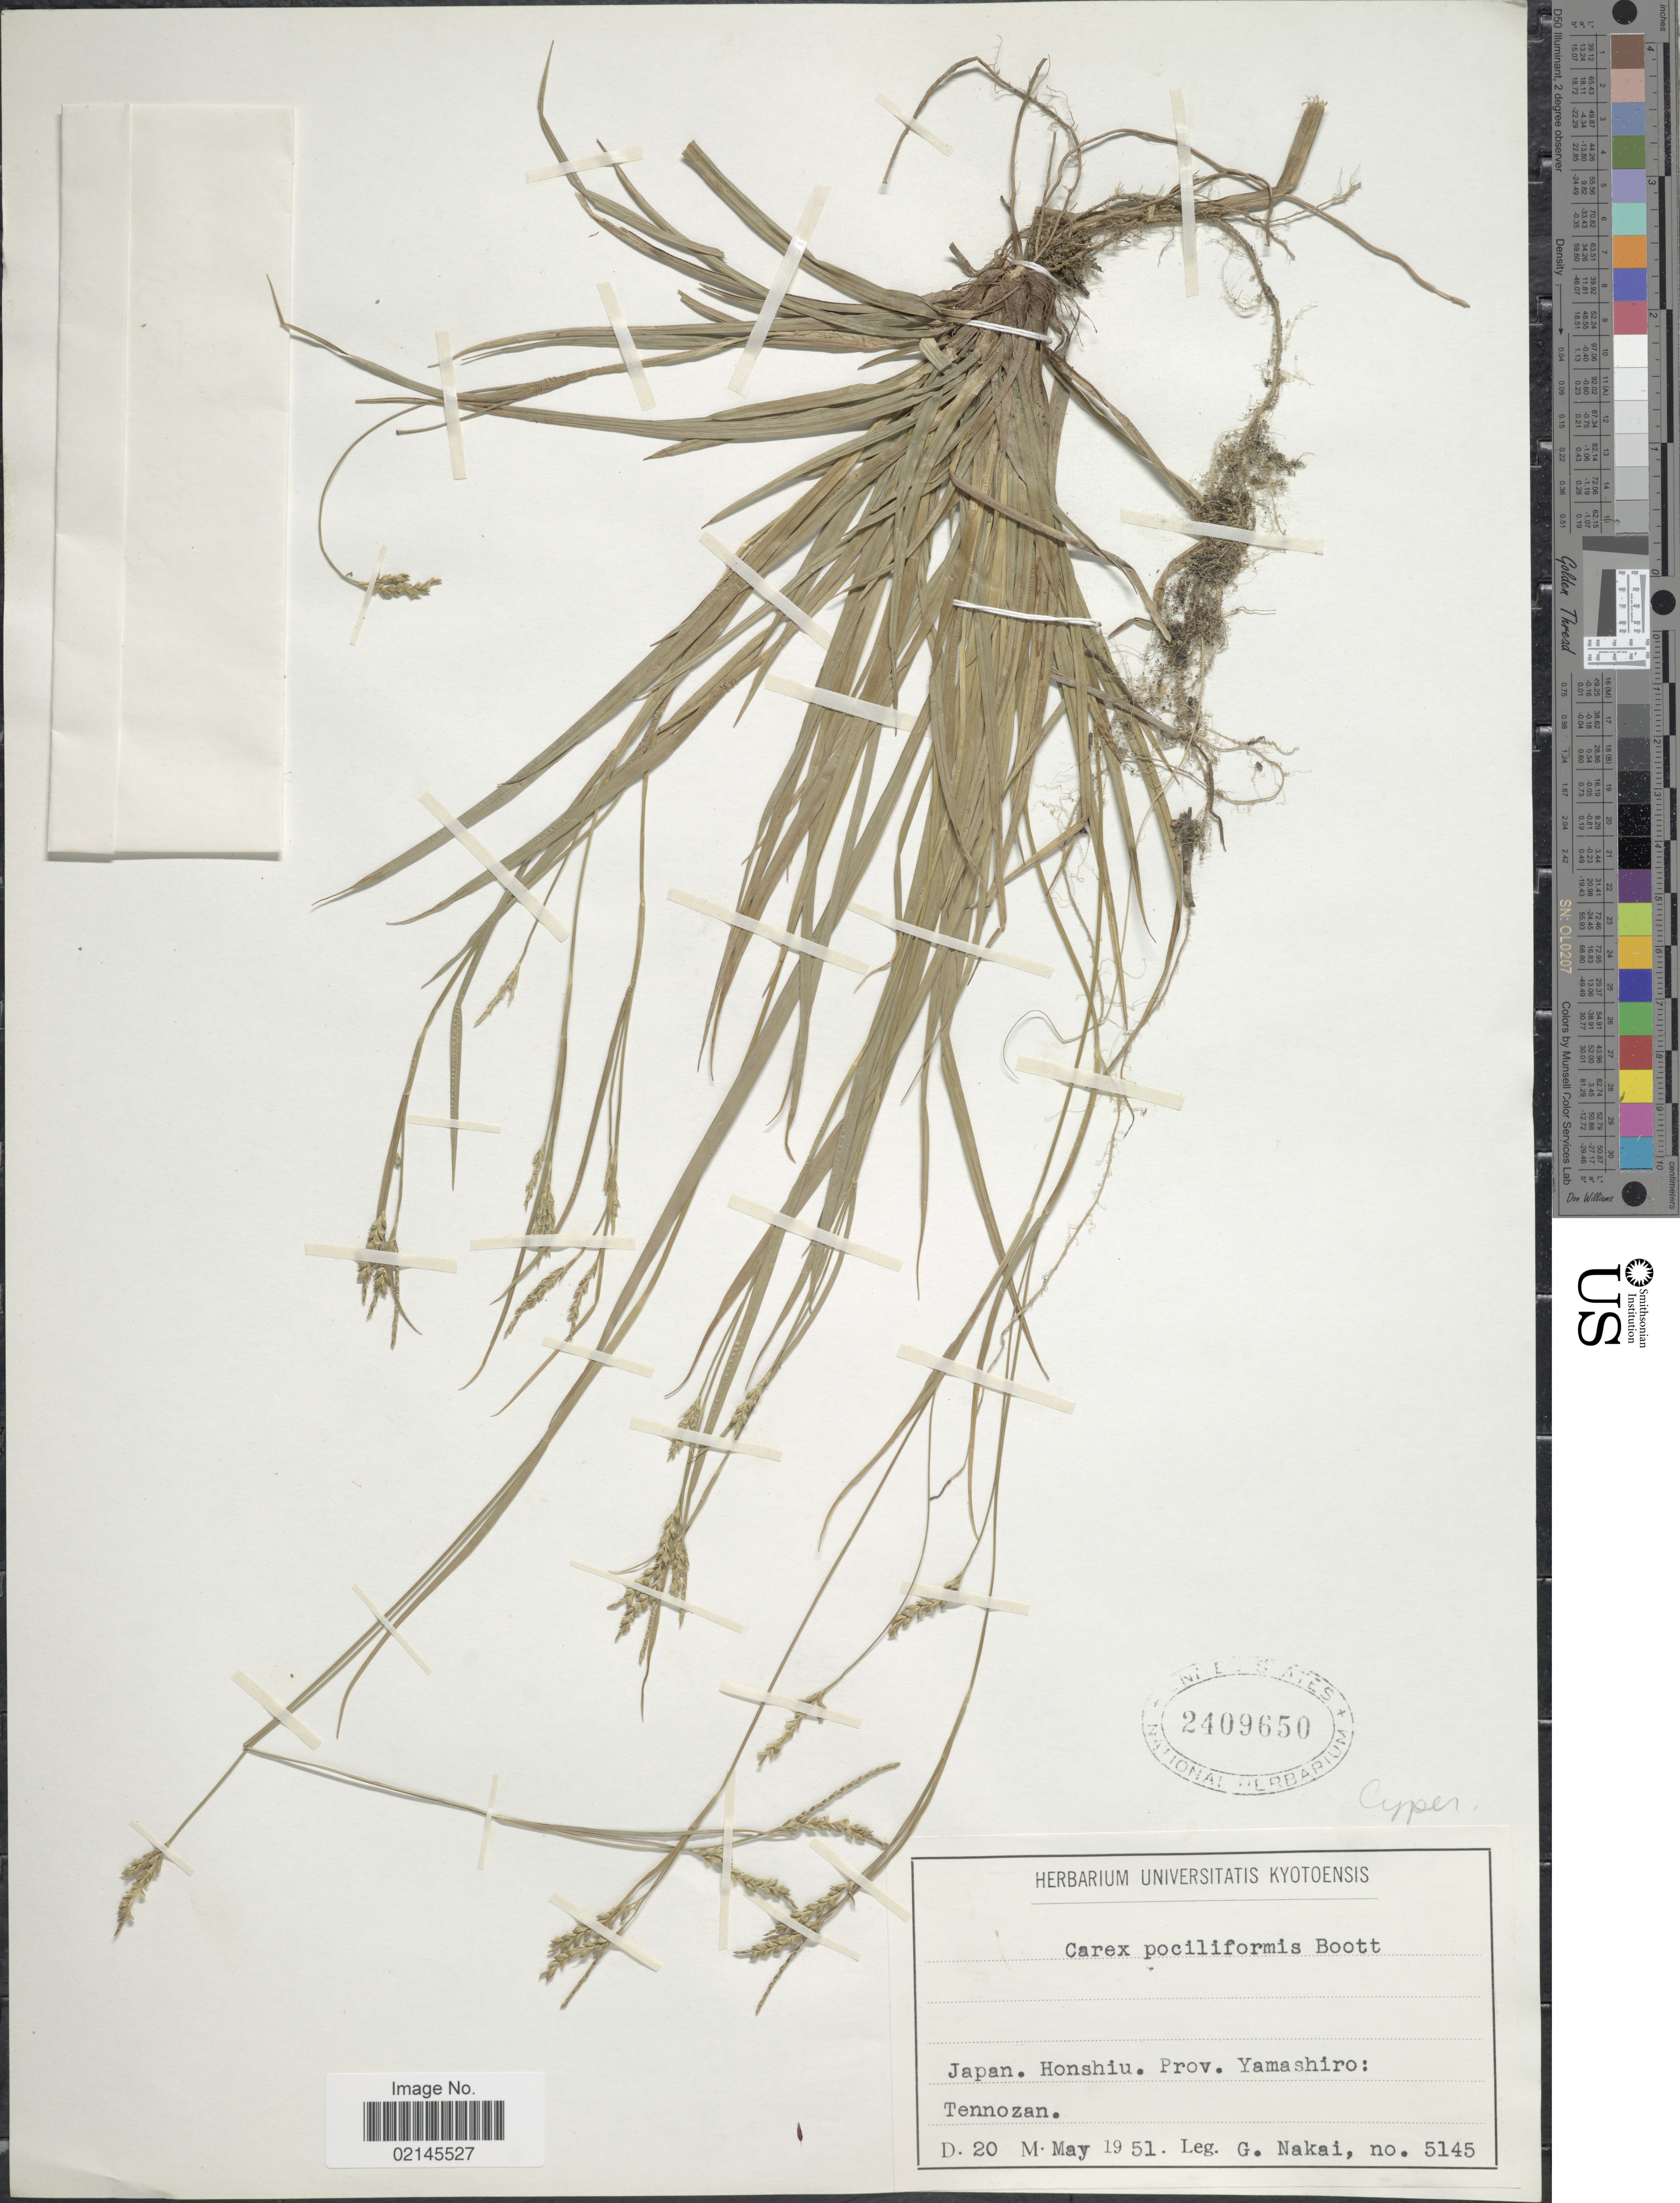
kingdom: Plantae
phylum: Tracheophyta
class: Liliopsida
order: Poales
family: Cyperaceae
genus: Carex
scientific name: Carex pocilliformis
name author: Boott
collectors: G. Nakai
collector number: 5145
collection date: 1951-05-20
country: Japan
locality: Honshiu, Prov. Yamashiro, Tennozan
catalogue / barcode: US 2409650